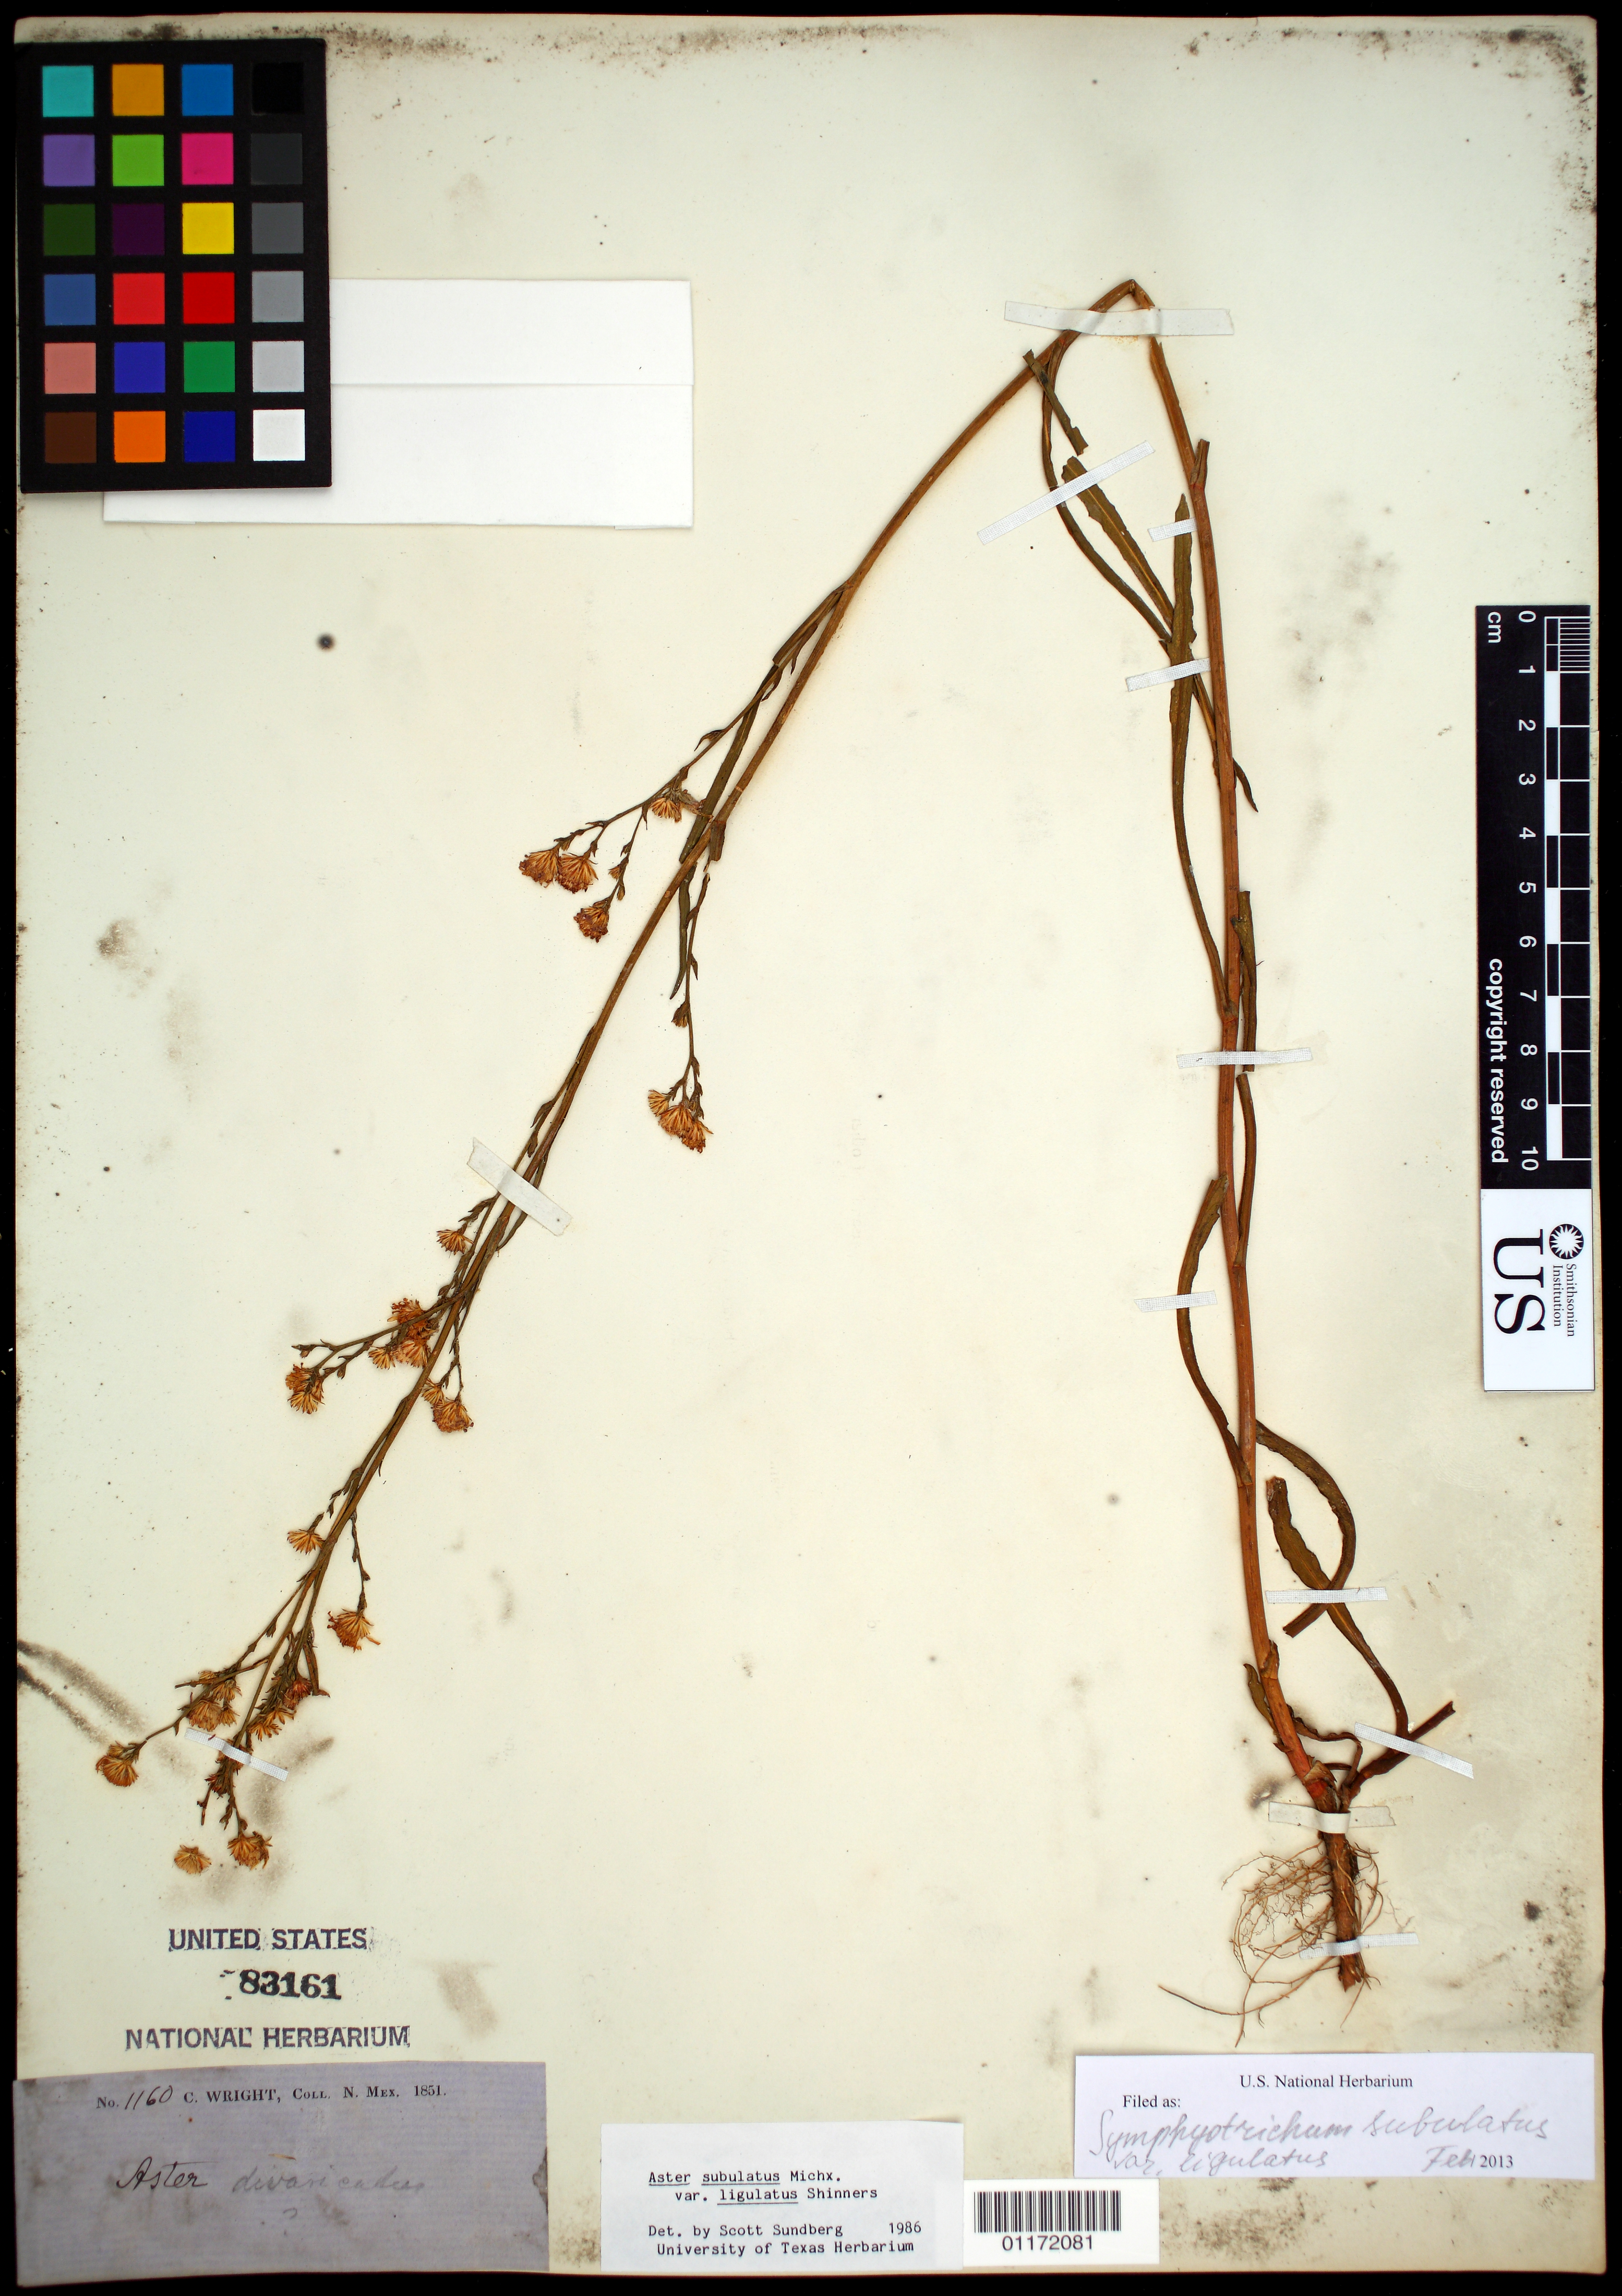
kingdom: Plantae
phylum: Tracheophyta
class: Magnoliopsida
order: Asterales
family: Asteraceae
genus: Symphyotrichum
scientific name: Symphyotrichum subulatum var. ligulatum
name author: (Shinners) S.D. Sundb.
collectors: C. Wright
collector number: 1160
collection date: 1851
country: United States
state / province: New Mexico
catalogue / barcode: US 83161